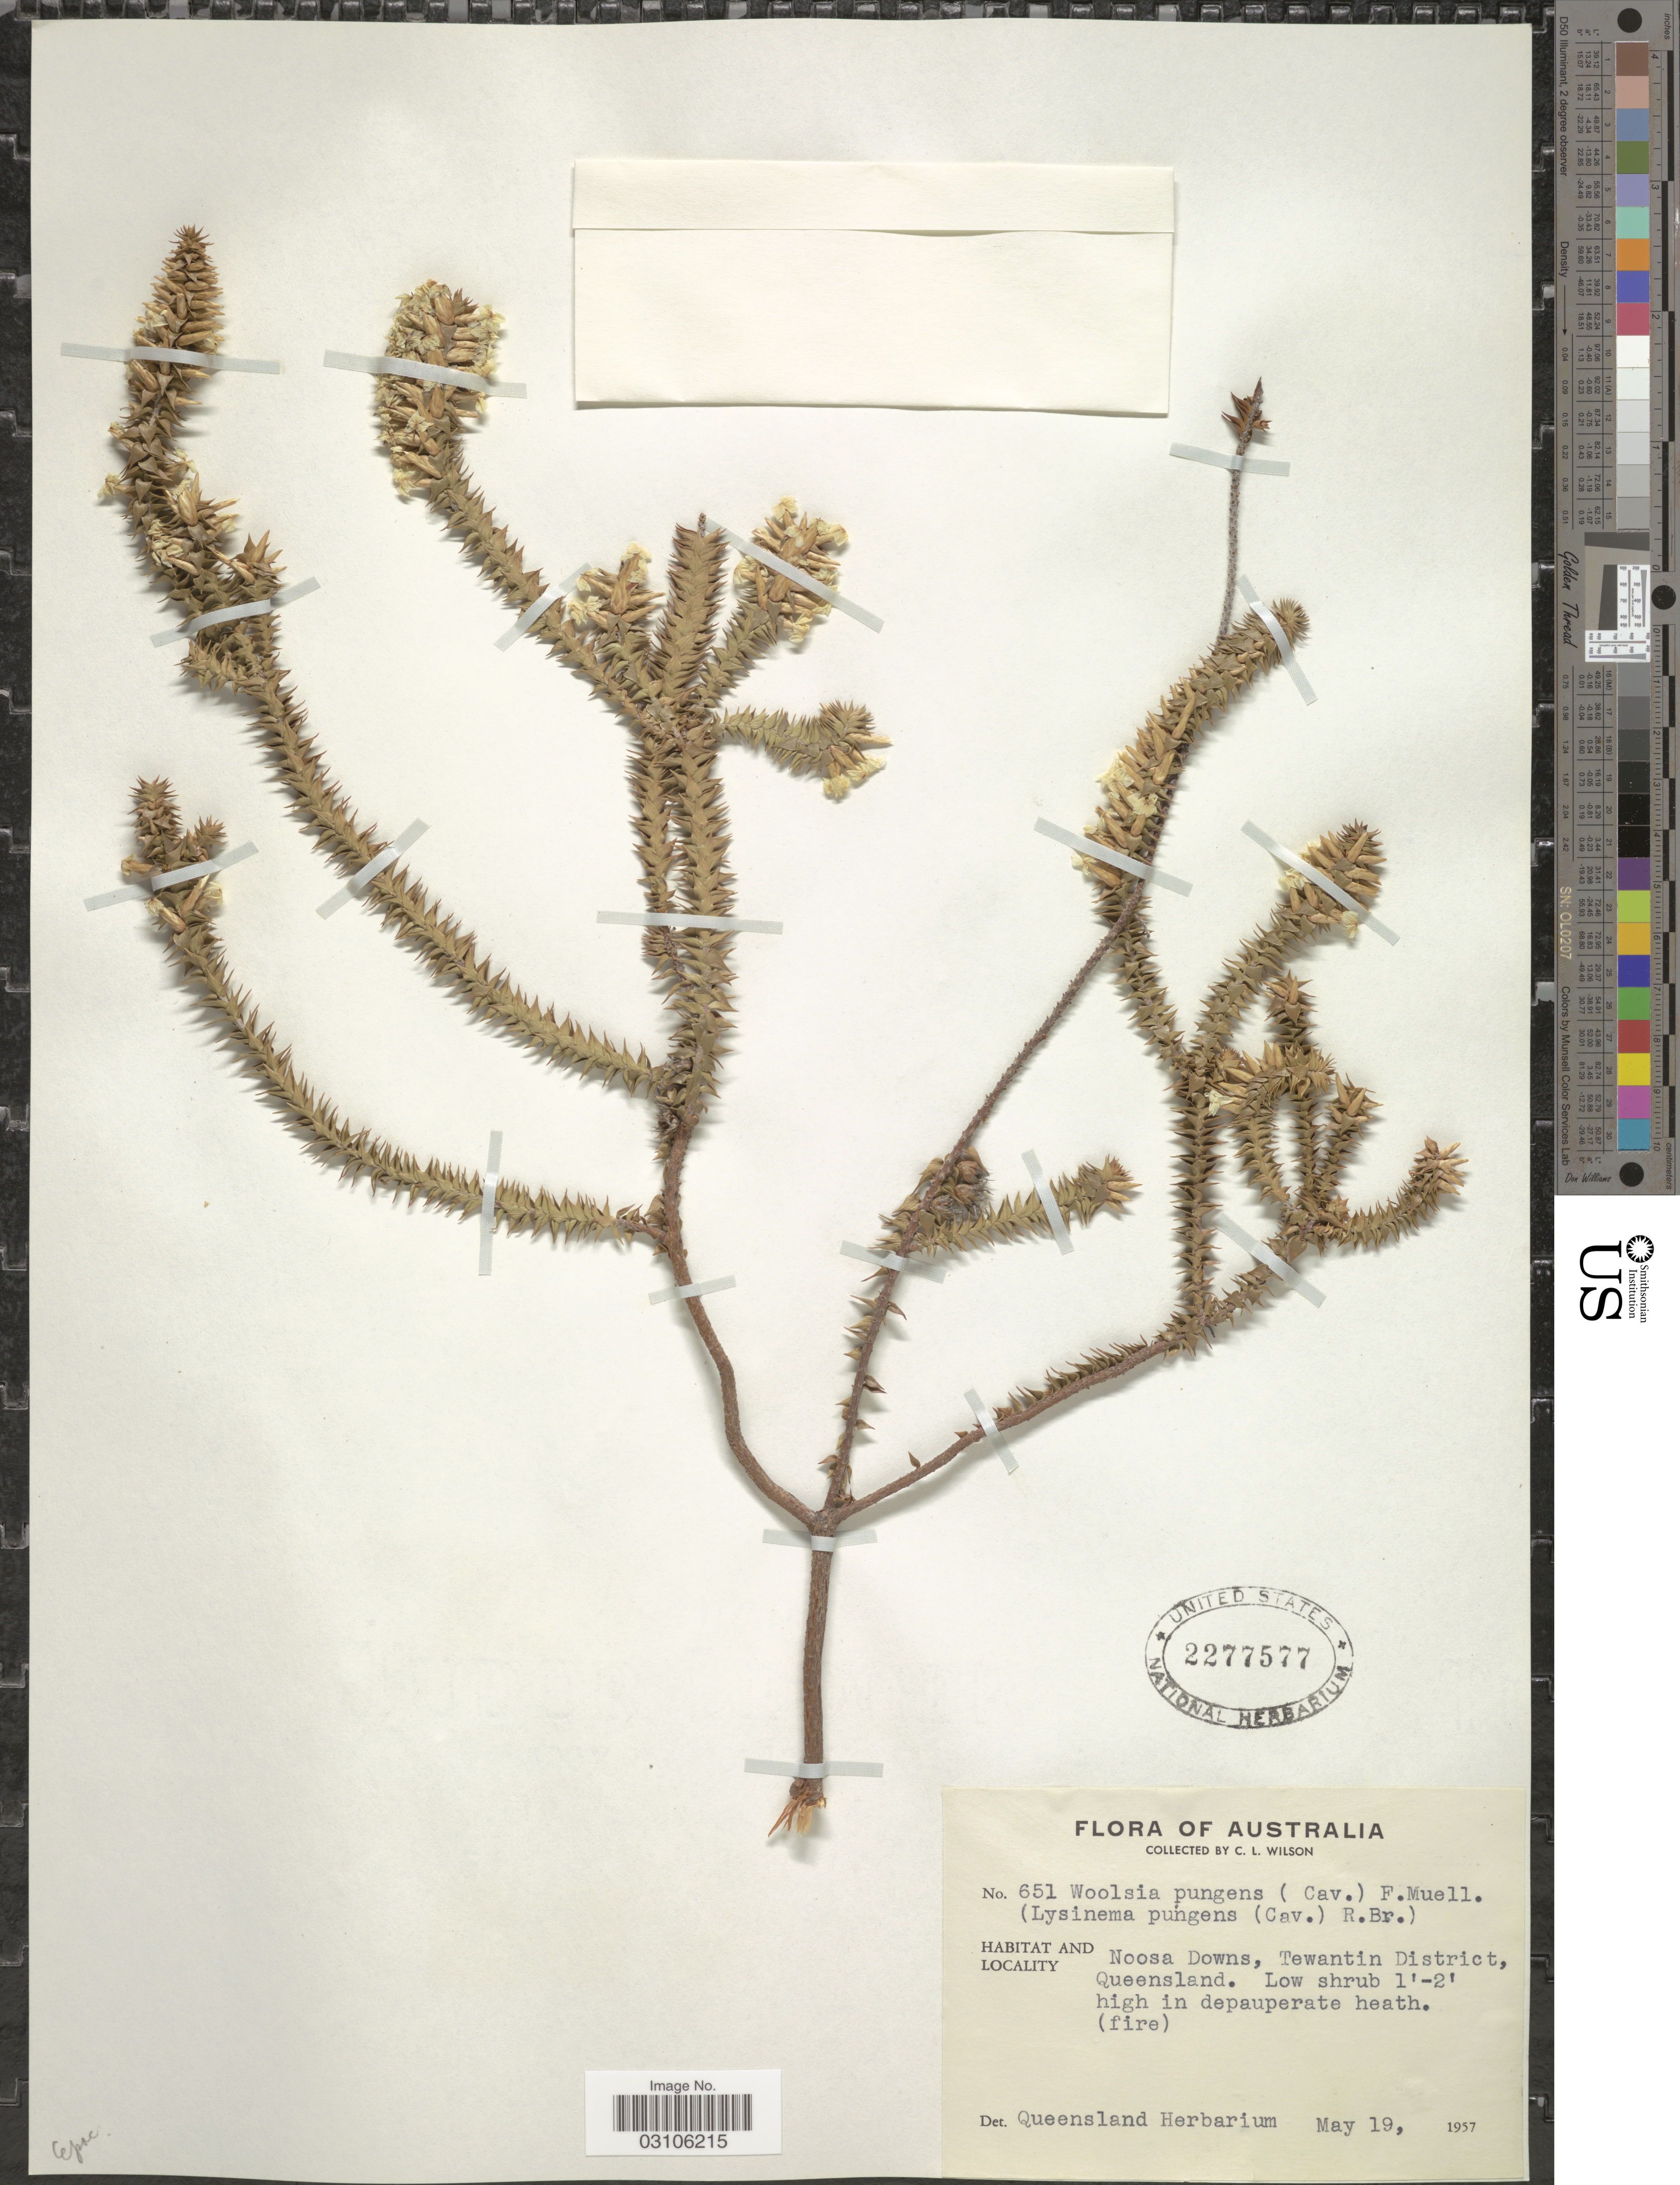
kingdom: Plantae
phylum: Tracheophyta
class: Magnoliopsida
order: Ericales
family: Ericaceae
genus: Woollsia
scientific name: Woollsia pungens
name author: (Cav.) F. Muell.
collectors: C. L. Wilson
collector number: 651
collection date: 1957-05-19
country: Australia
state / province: Queensland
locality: Noosa Downs, Tewantin District.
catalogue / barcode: US 2277577